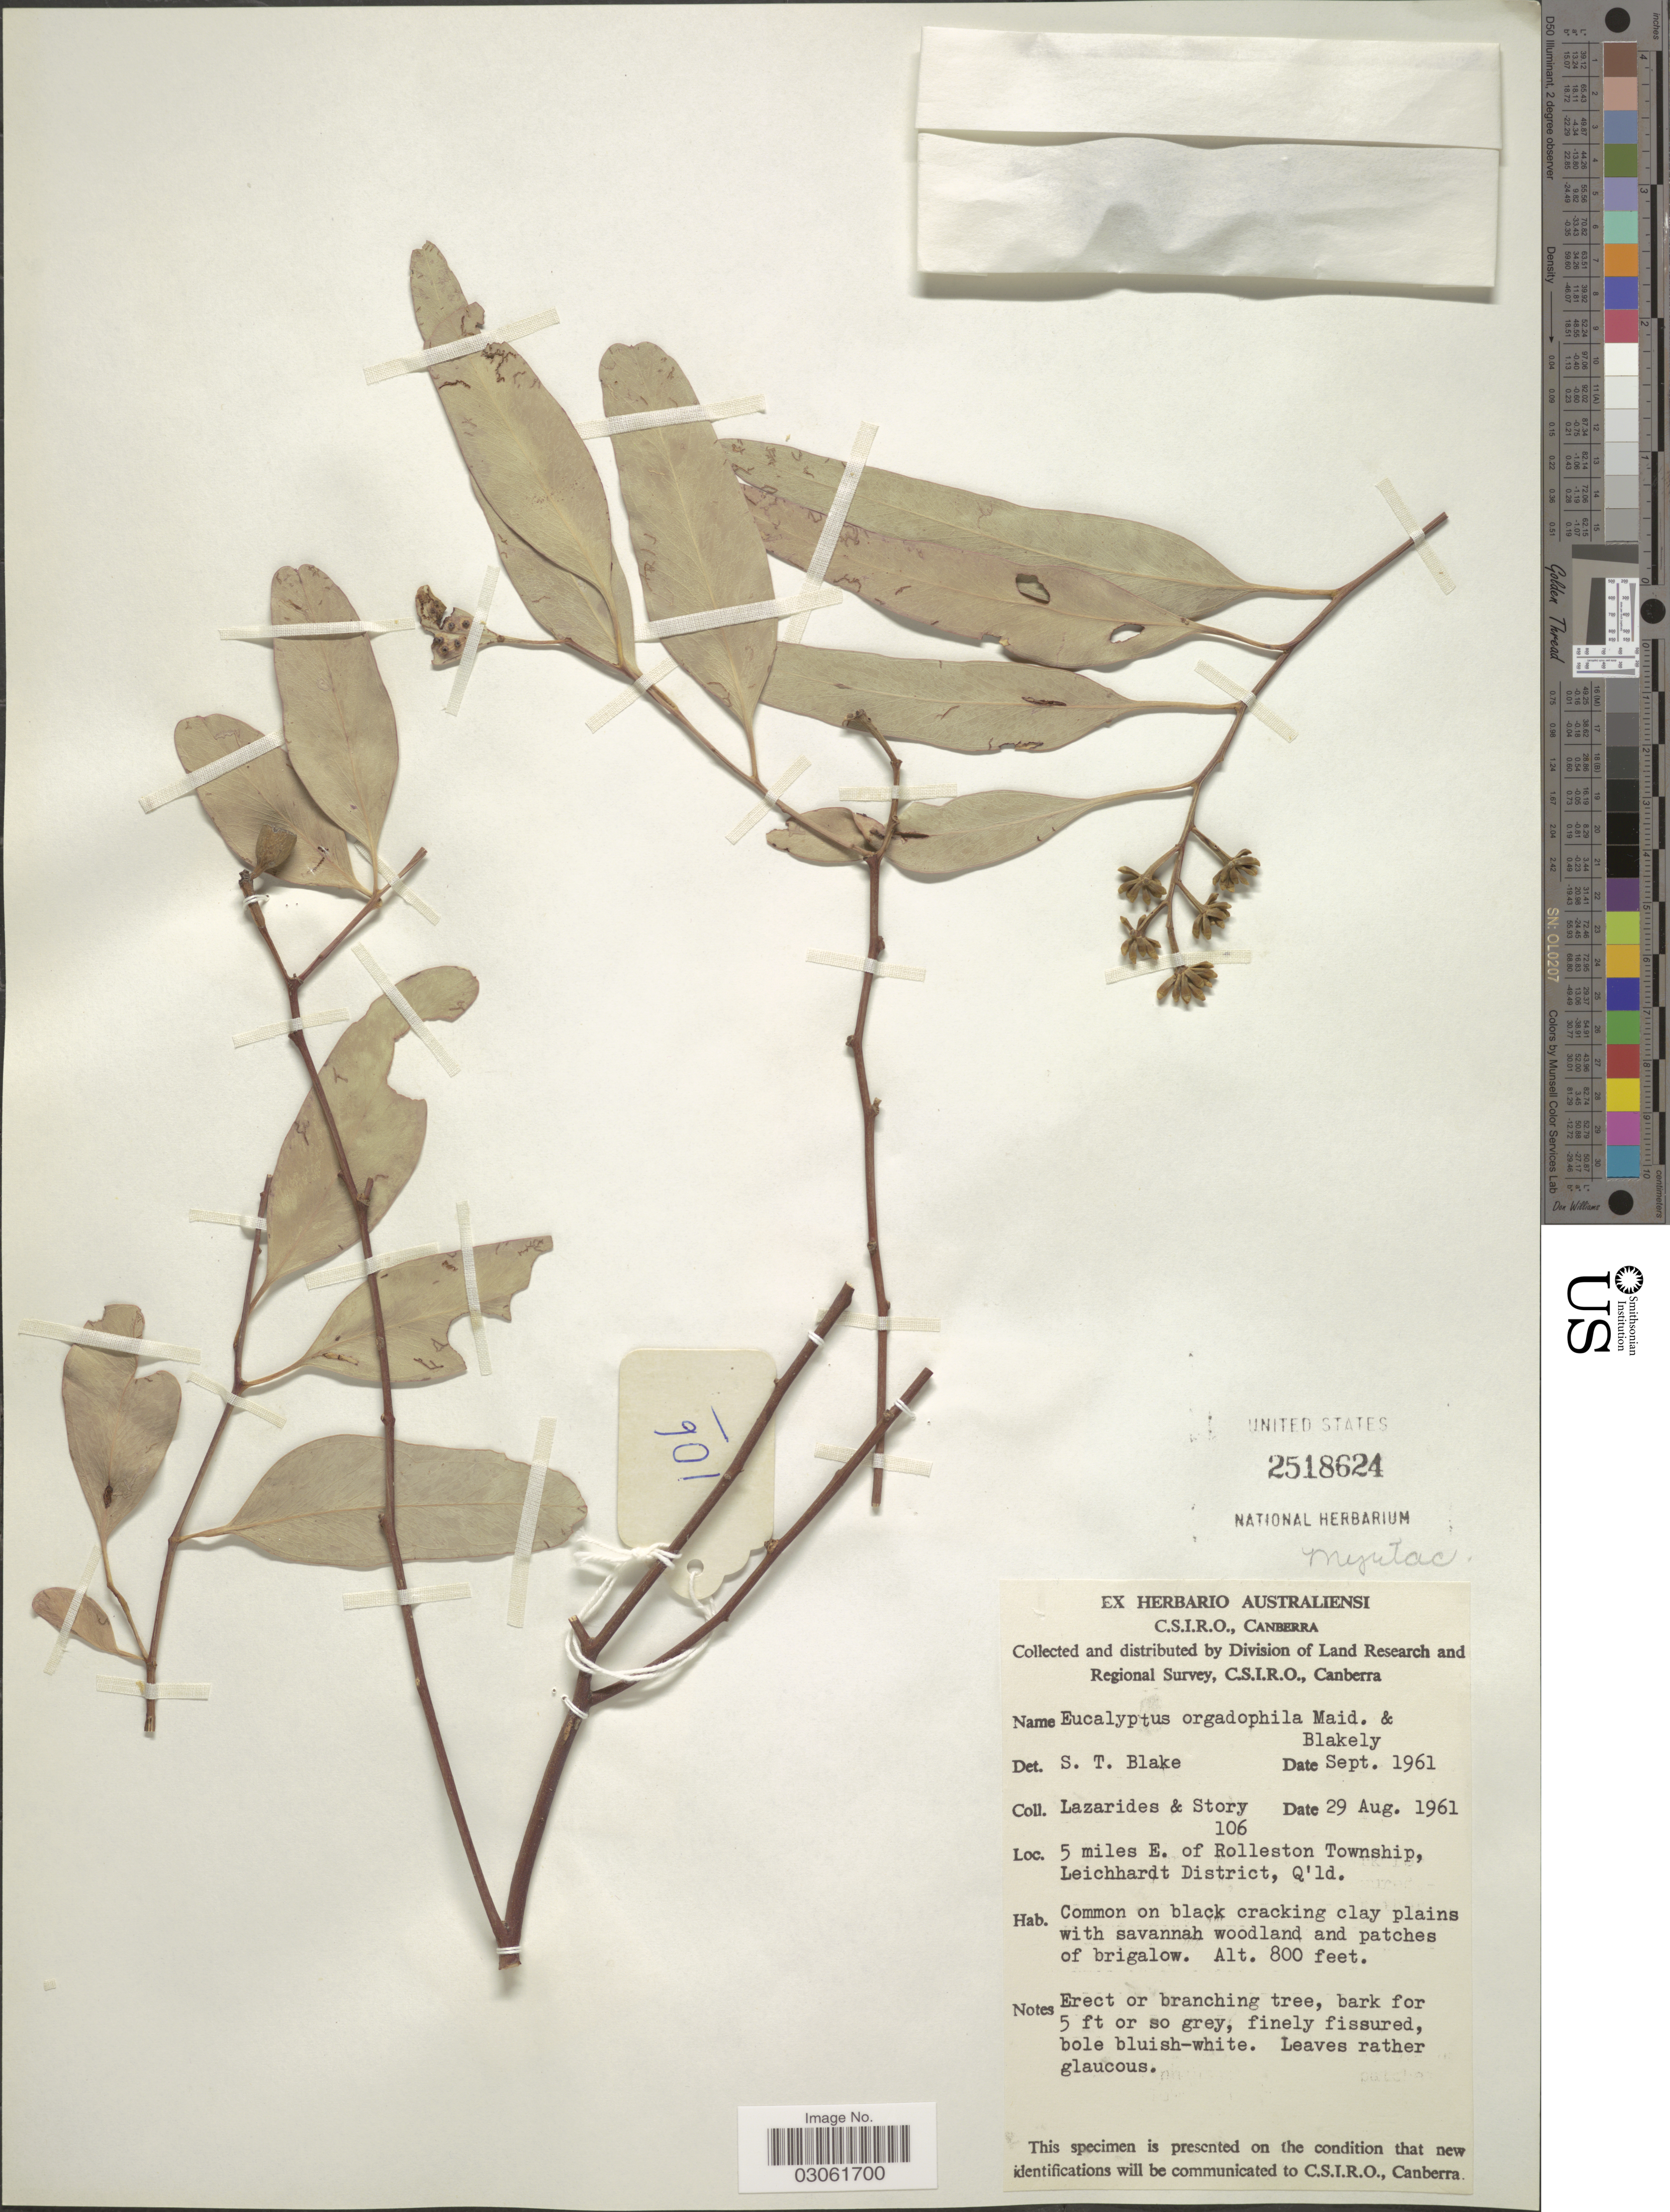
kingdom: Plantae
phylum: Tracheophyta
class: Magnoliopsida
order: Myrtales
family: Myrtaceae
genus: Eucalyptus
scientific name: Eucalyptus orgadophila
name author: Maiden & Blakely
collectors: M. Lazarides & -. Story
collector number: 106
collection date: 1961-08-29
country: Australia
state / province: Queensland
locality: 5 miles E. of Rolleston Township, Leichhardt District.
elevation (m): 244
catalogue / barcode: US 2518624